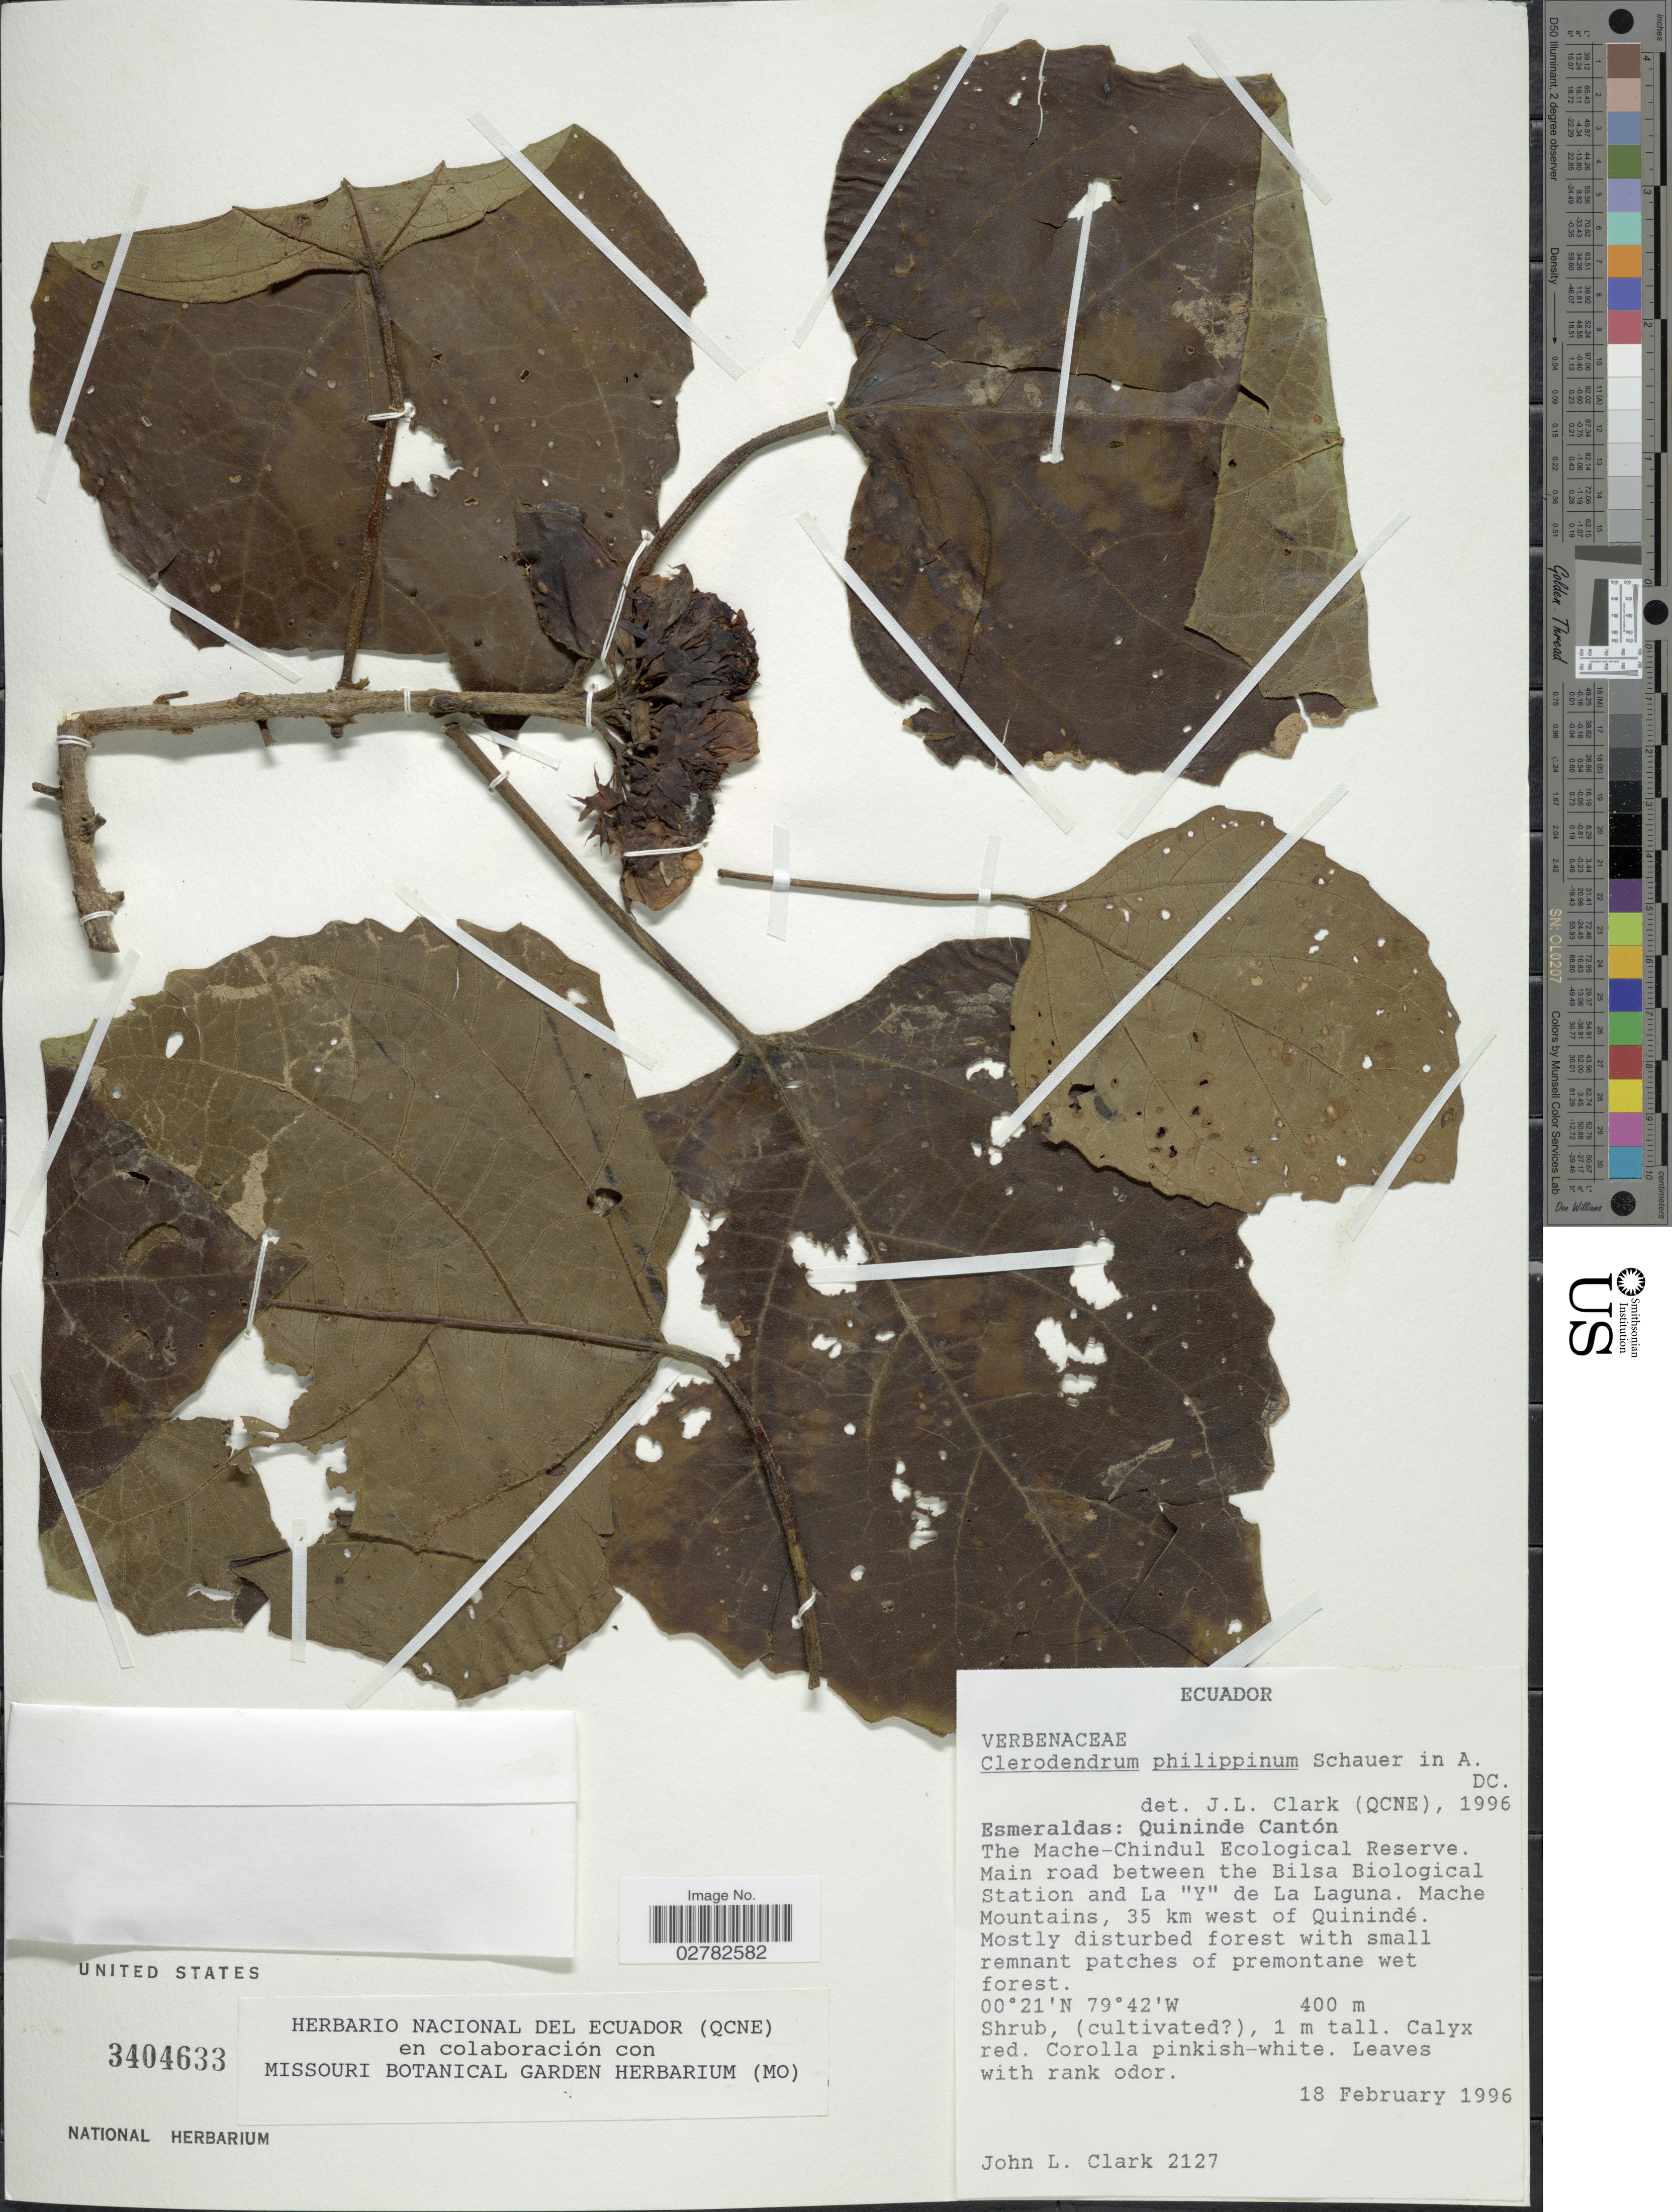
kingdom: Plantae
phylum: Tracheophyta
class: Magnoliopsida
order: Lamiales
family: Lamiaceae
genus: Clerodendrum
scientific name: Clerodendrum philippinum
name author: Schauer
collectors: J. L. Clark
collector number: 2127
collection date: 1996-02-18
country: Ecuador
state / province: Esmeraldas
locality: Quininde Cantón. The Mache-Chindul Ecological Reserve. Main road between the Bilsa Biological Station and La "Y" de La Laguna. Mache Mountains, 35 km west of Quinindé.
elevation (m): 400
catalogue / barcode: US 3404633